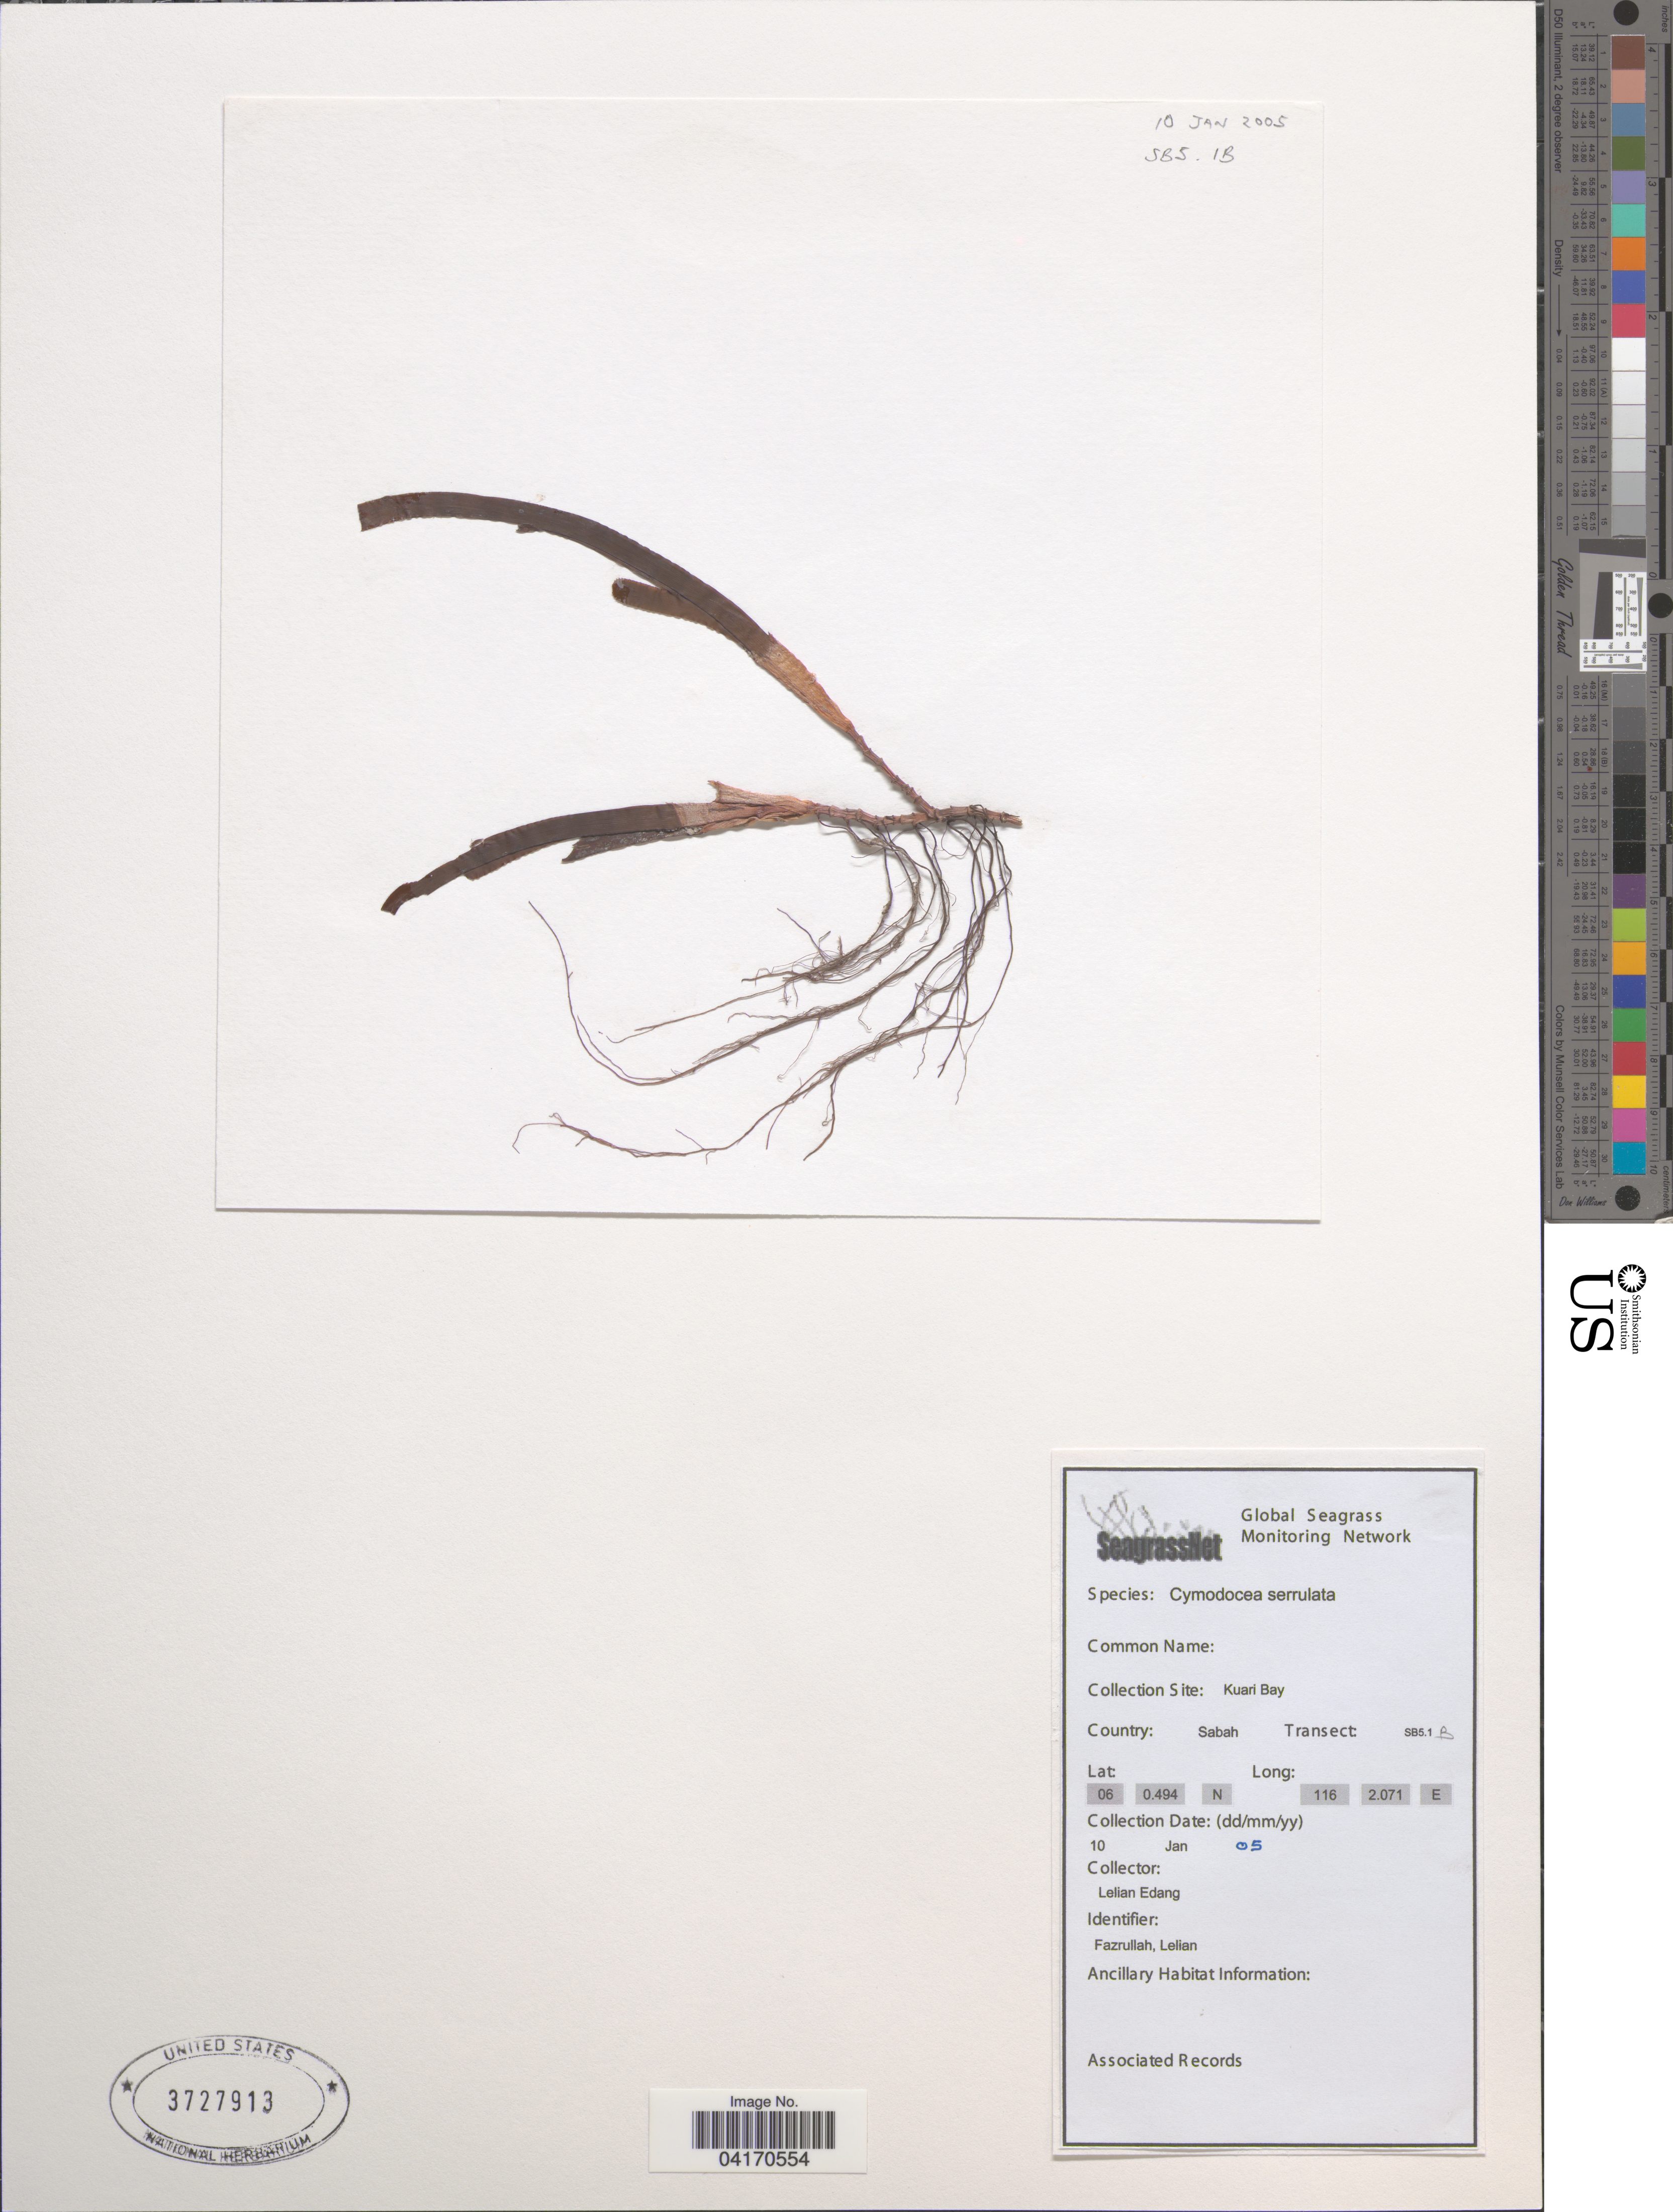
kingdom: Plantae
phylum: Tracheophyta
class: Liliopsida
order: Alismatales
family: Cymodoceaceae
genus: Cymodocea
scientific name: Cymodocea serrulata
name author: (R. Br.) Magnus & Ashers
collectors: L. Edang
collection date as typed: Transcribed d/m/y: 10/1/5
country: Malaysia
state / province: Sabah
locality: Collection Site: Kuari Bay. Country: Sabah. Transect: SB5.1B.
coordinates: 06 0.494, 116 2.071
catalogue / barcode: US 3727913